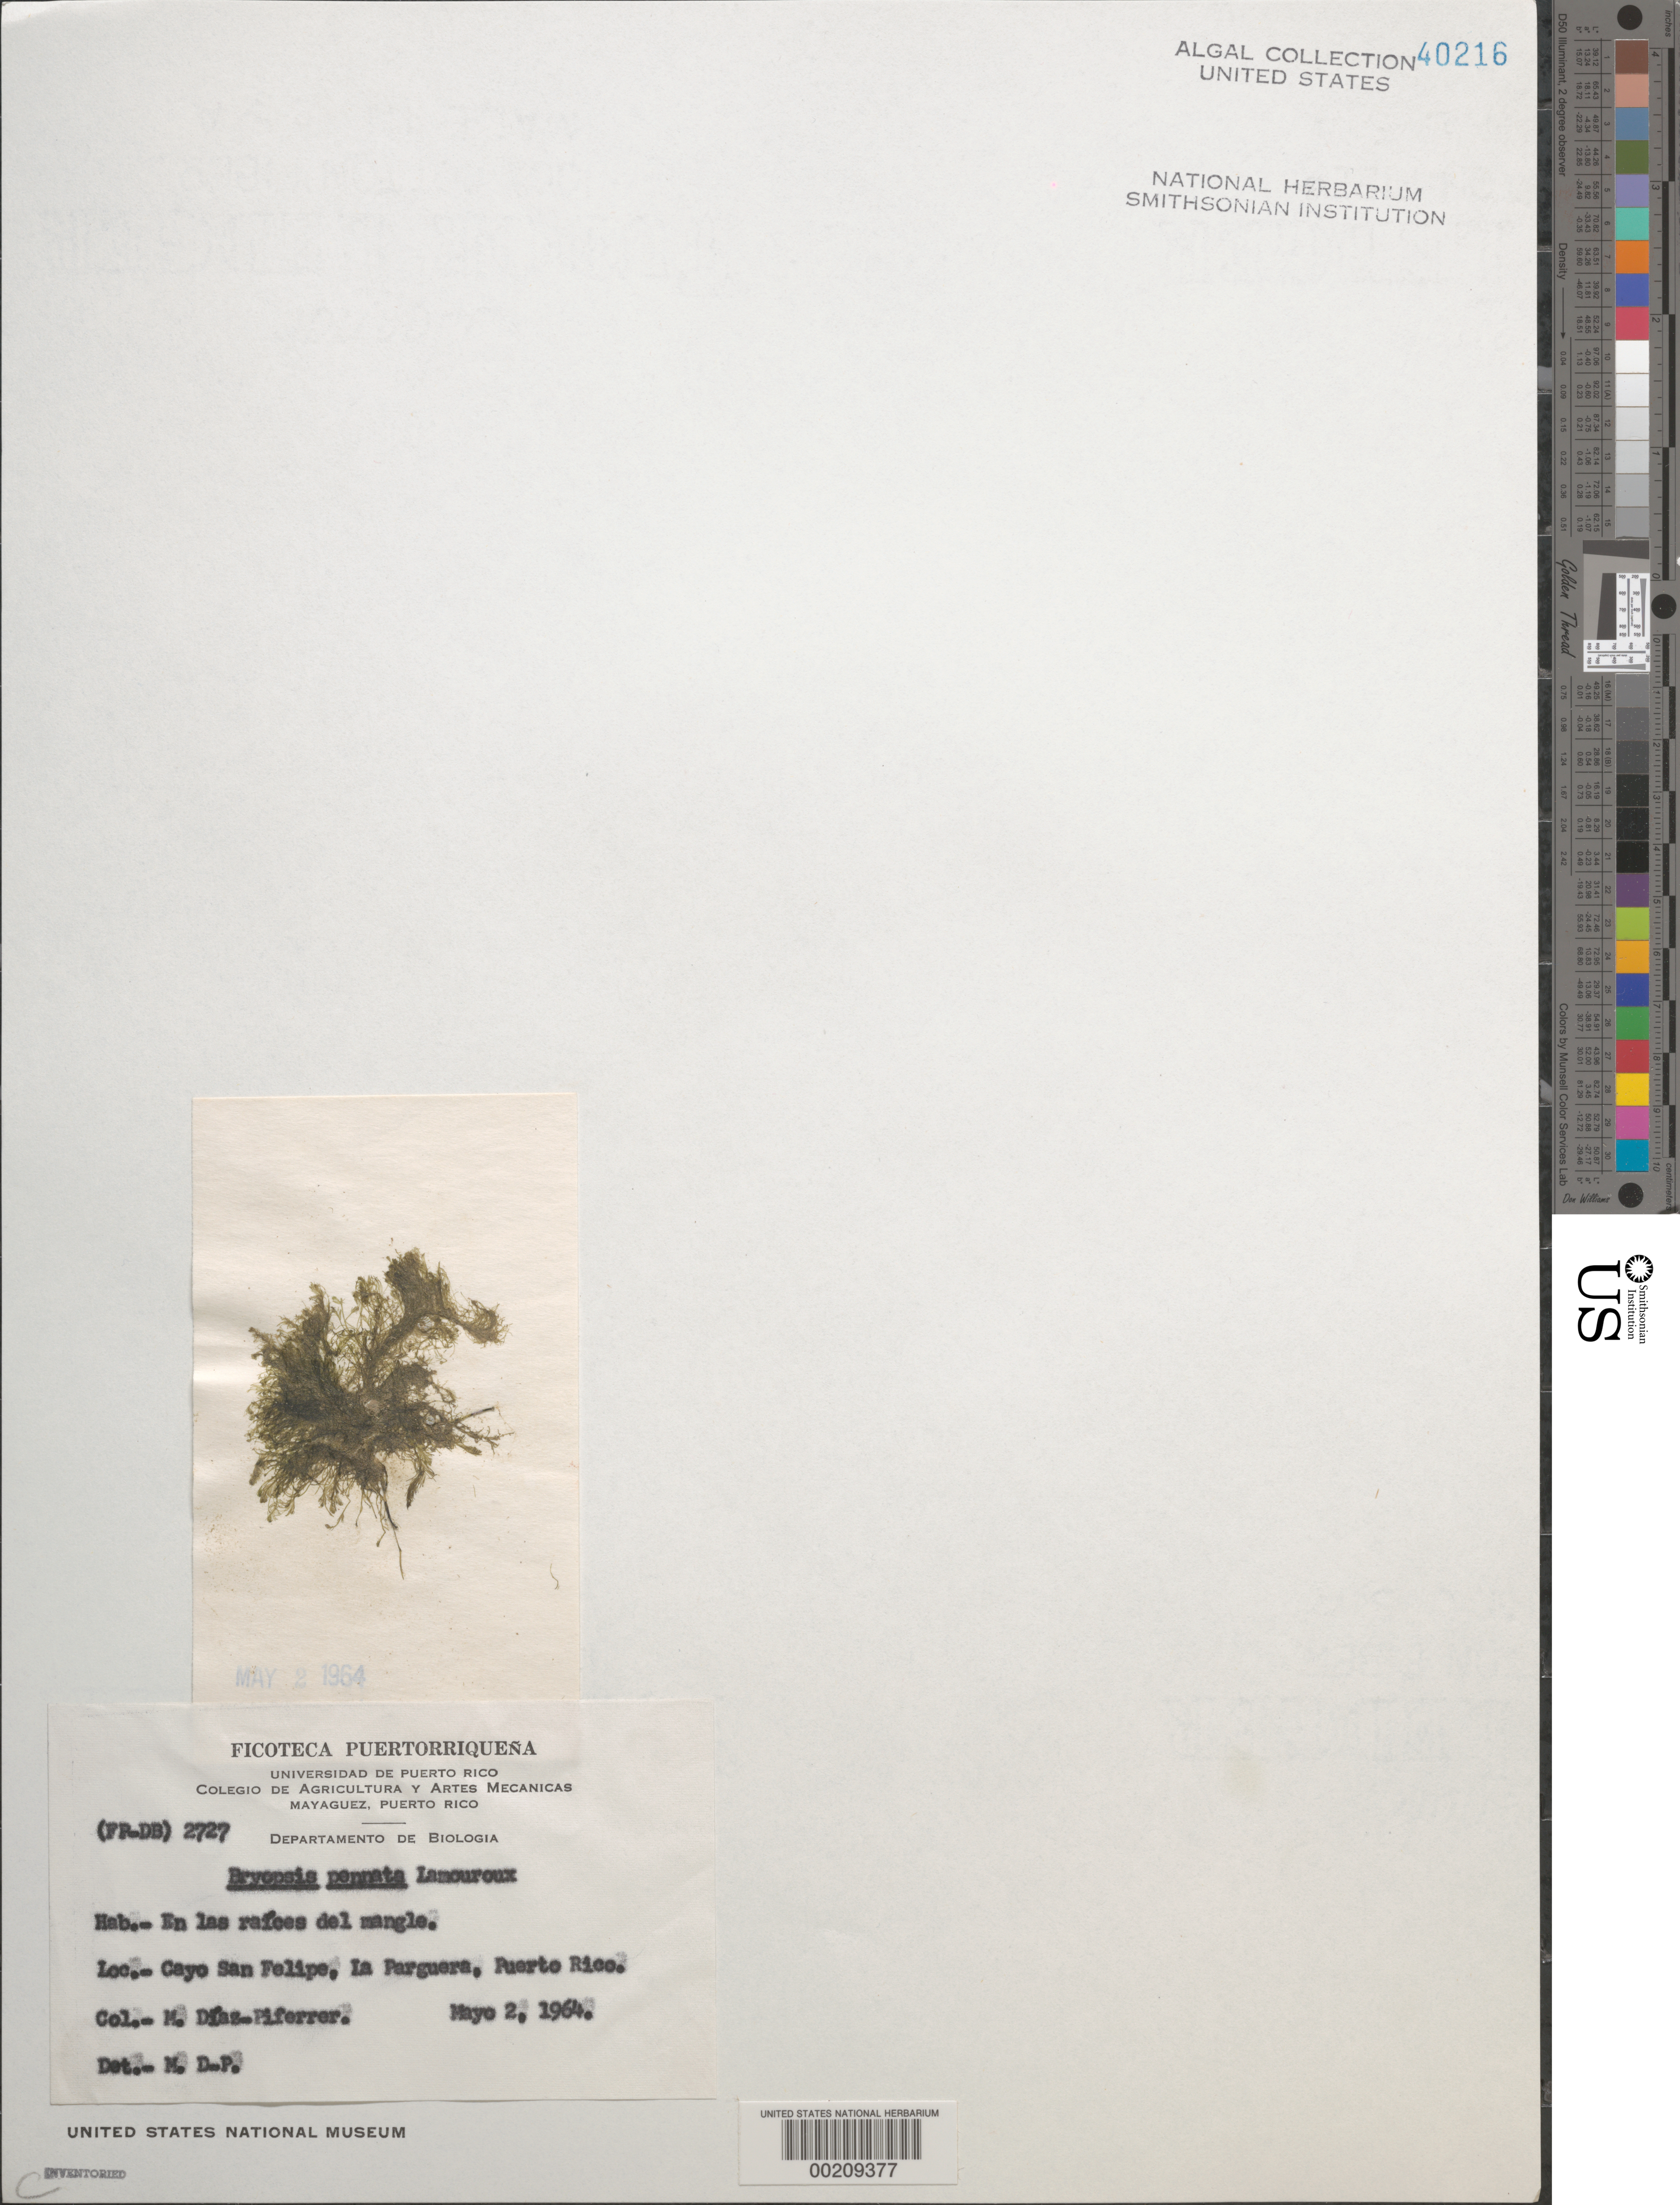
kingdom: Plantae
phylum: Chlorophyta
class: Ulvophyceae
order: Bryopsidales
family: Bryopsidaceae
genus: Bryopsis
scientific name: Bryopsis pennata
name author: J.V.Lamouroux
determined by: Diaz-Piferrer, M.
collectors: M. Diaz-Piferrer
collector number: (FP-DB) 2727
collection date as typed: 02 May 1964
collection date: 1964-05-02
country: Puerto Rico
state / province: Lajas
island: Cayo San Felipe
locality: La Parguera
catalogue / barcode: US 40216